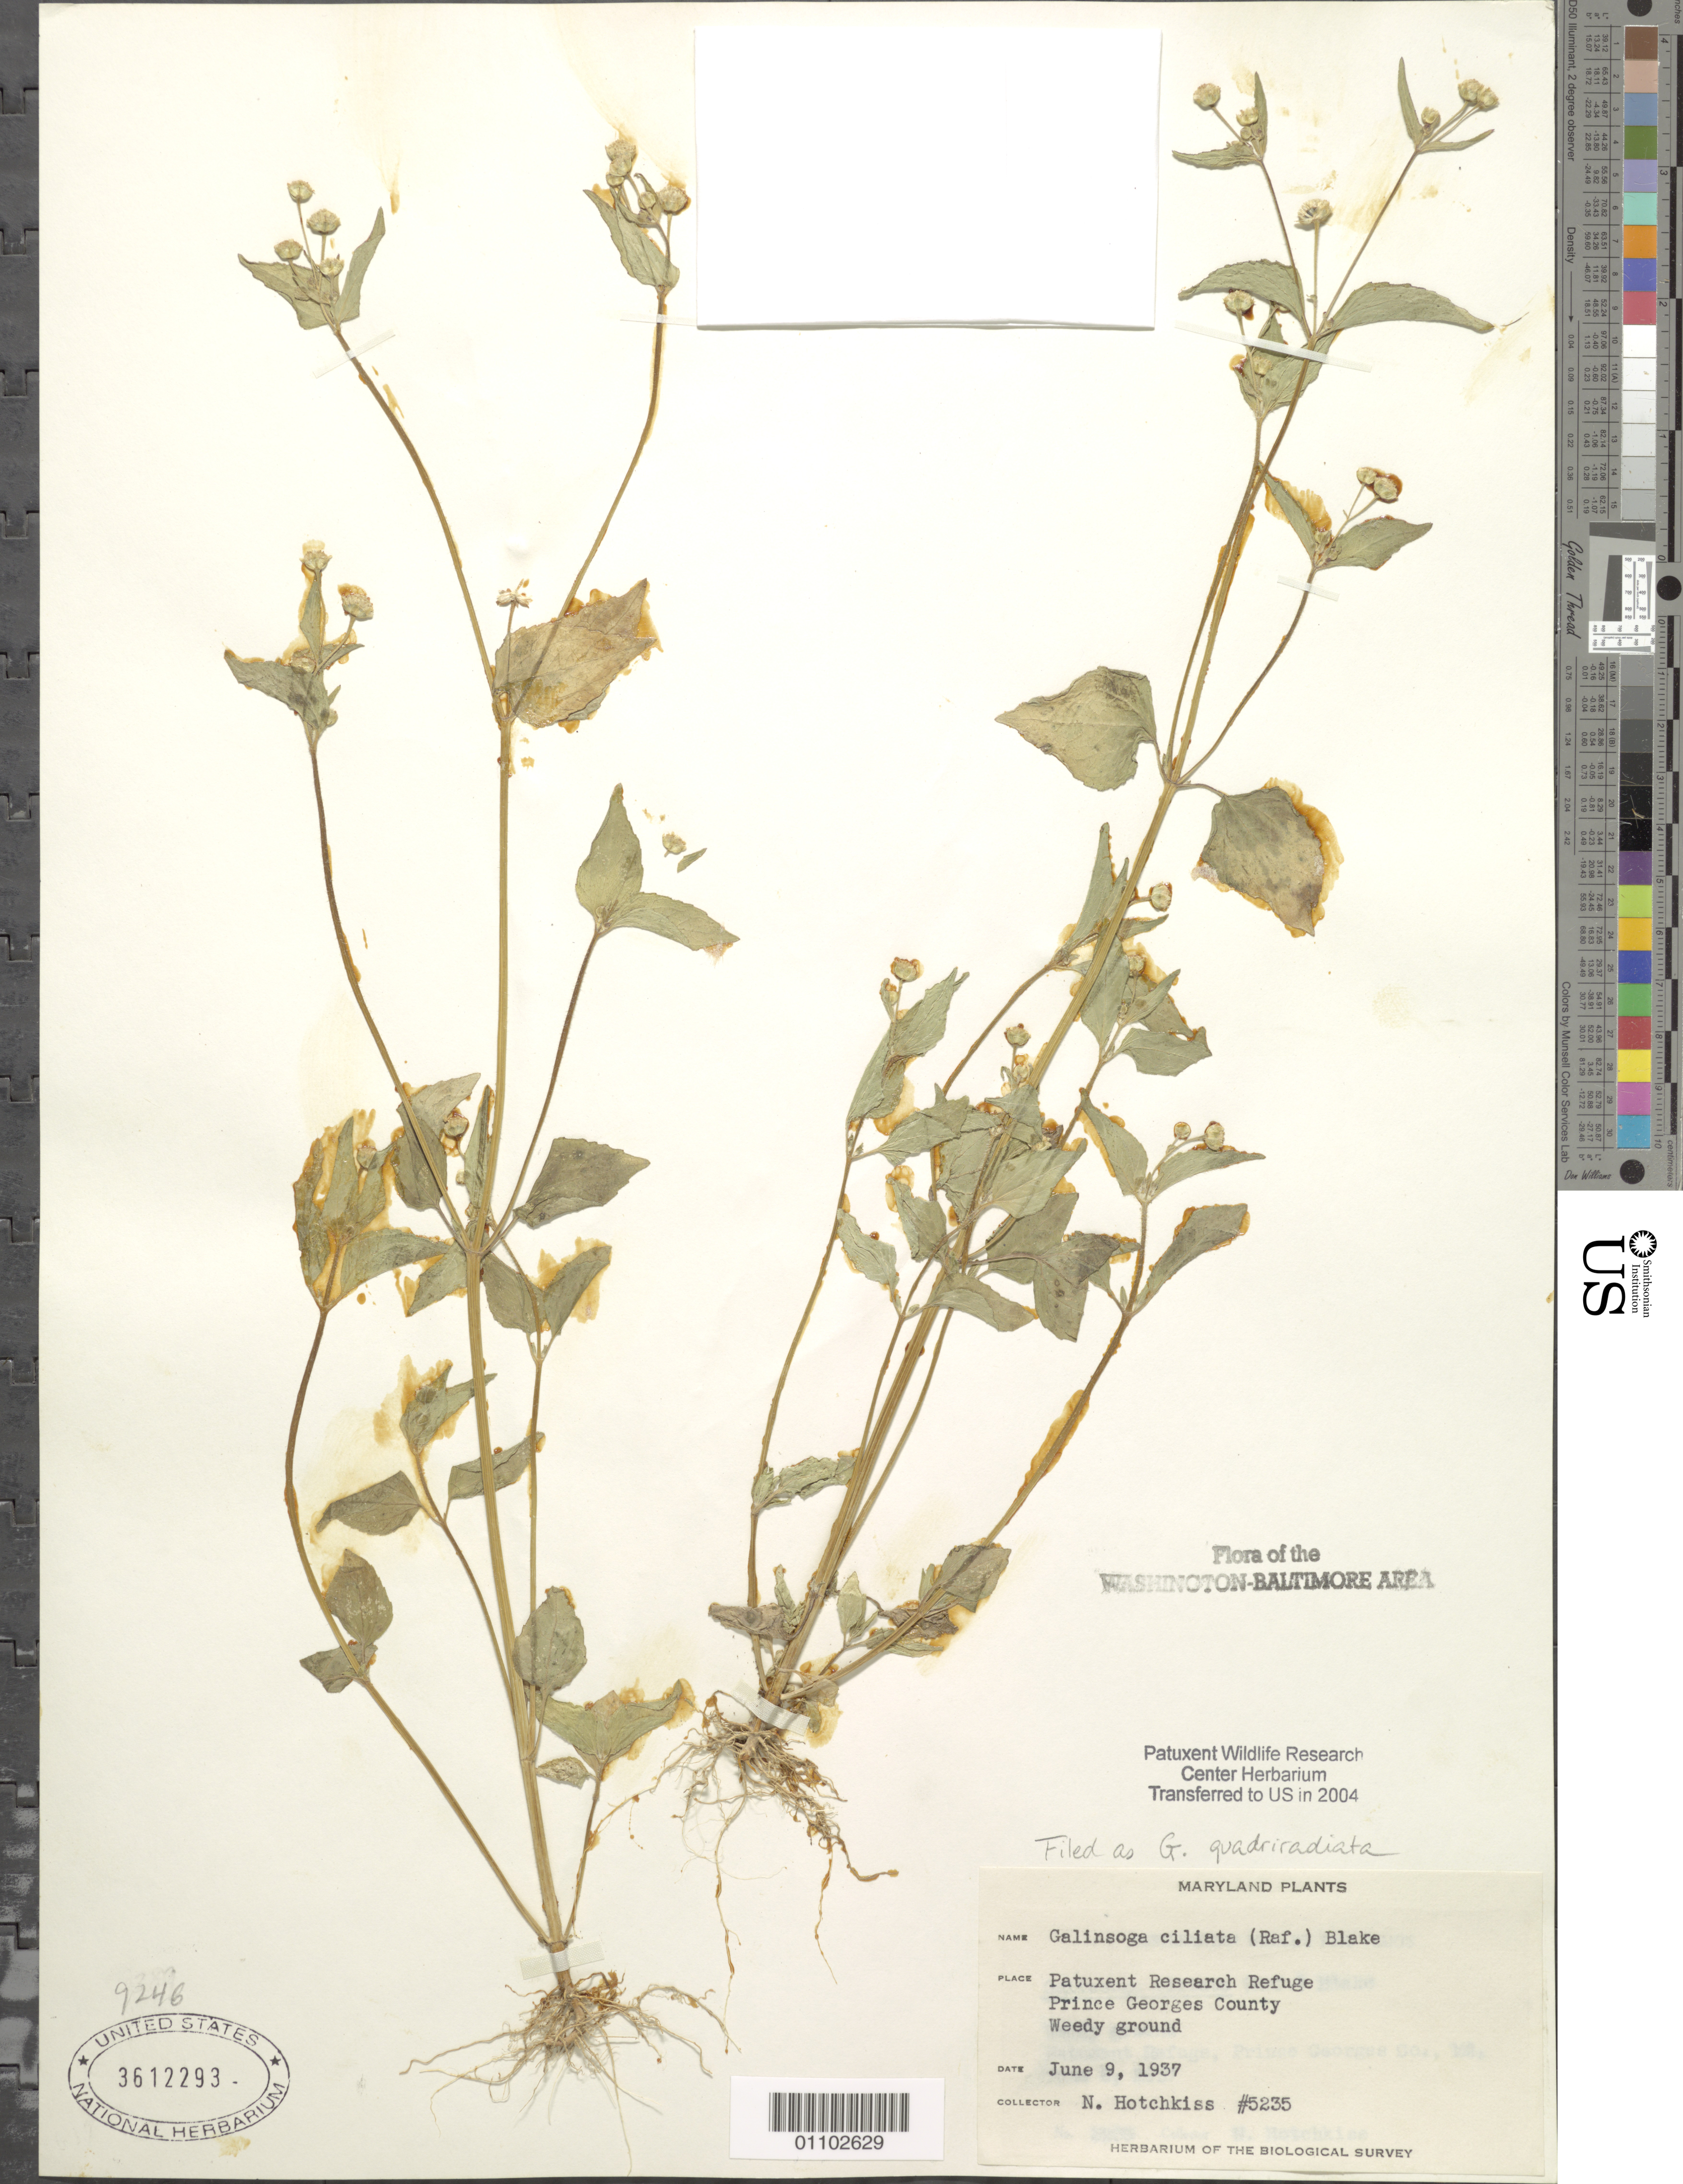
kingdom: Plantae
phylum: Tracheophyta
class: Magnoliopsida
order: Asterales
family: Asteraceae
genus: Galinsoga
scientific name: Galinsoga quadriradiata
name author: Ruiz & Pav.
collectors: N. Hotchkiss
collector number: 5235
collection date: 1937-06-09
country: United States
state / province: Maryland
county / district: Prince George's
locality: Patuxent Research Refuge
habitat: Weedy ground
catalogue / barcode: US 3612293